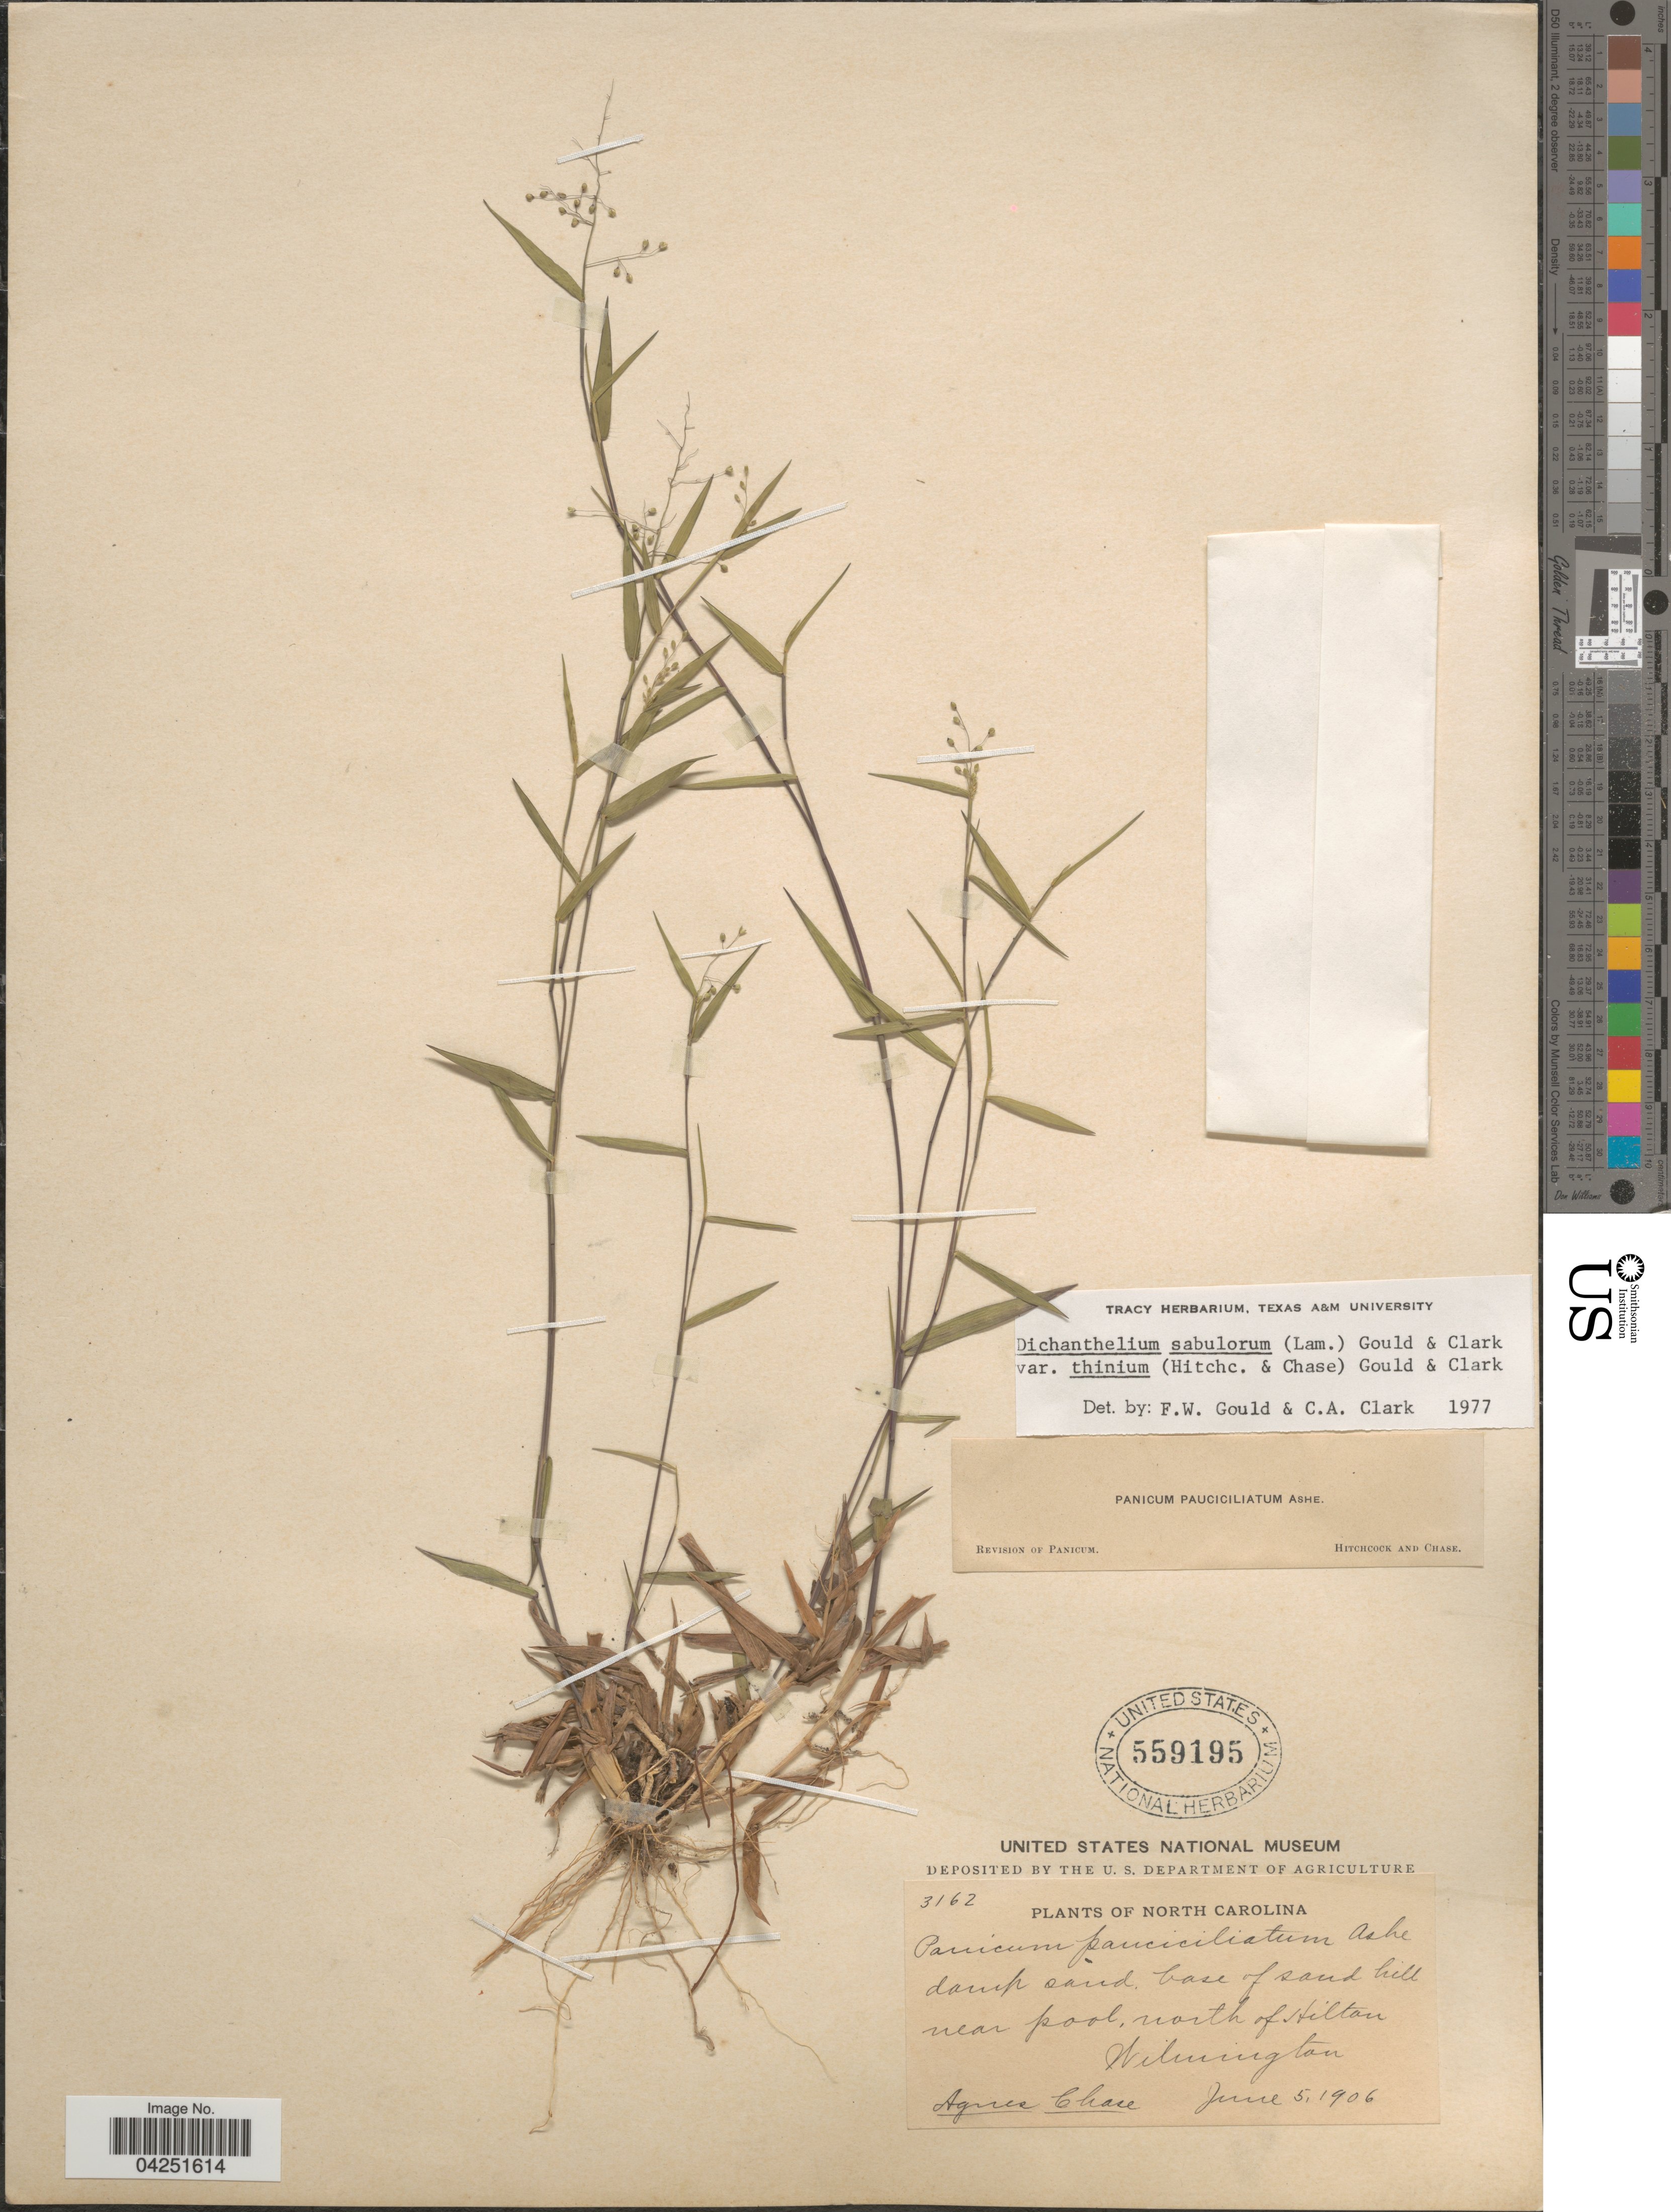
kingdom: Plantae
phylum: Tracheophyta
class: Liliopsida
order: Poales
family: Poaceae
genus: Dichanthelium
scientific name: Dichanthelium acuminatum var. acuminatum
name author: (Sw.) Gould & C.A. Clark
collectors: A. Chase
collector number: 3162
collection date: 1906-06-05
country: United States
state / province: North Carolina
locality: Damp sand, base of sand hill near pool, north of Hilton. Wilmington.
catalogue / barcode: US 559195